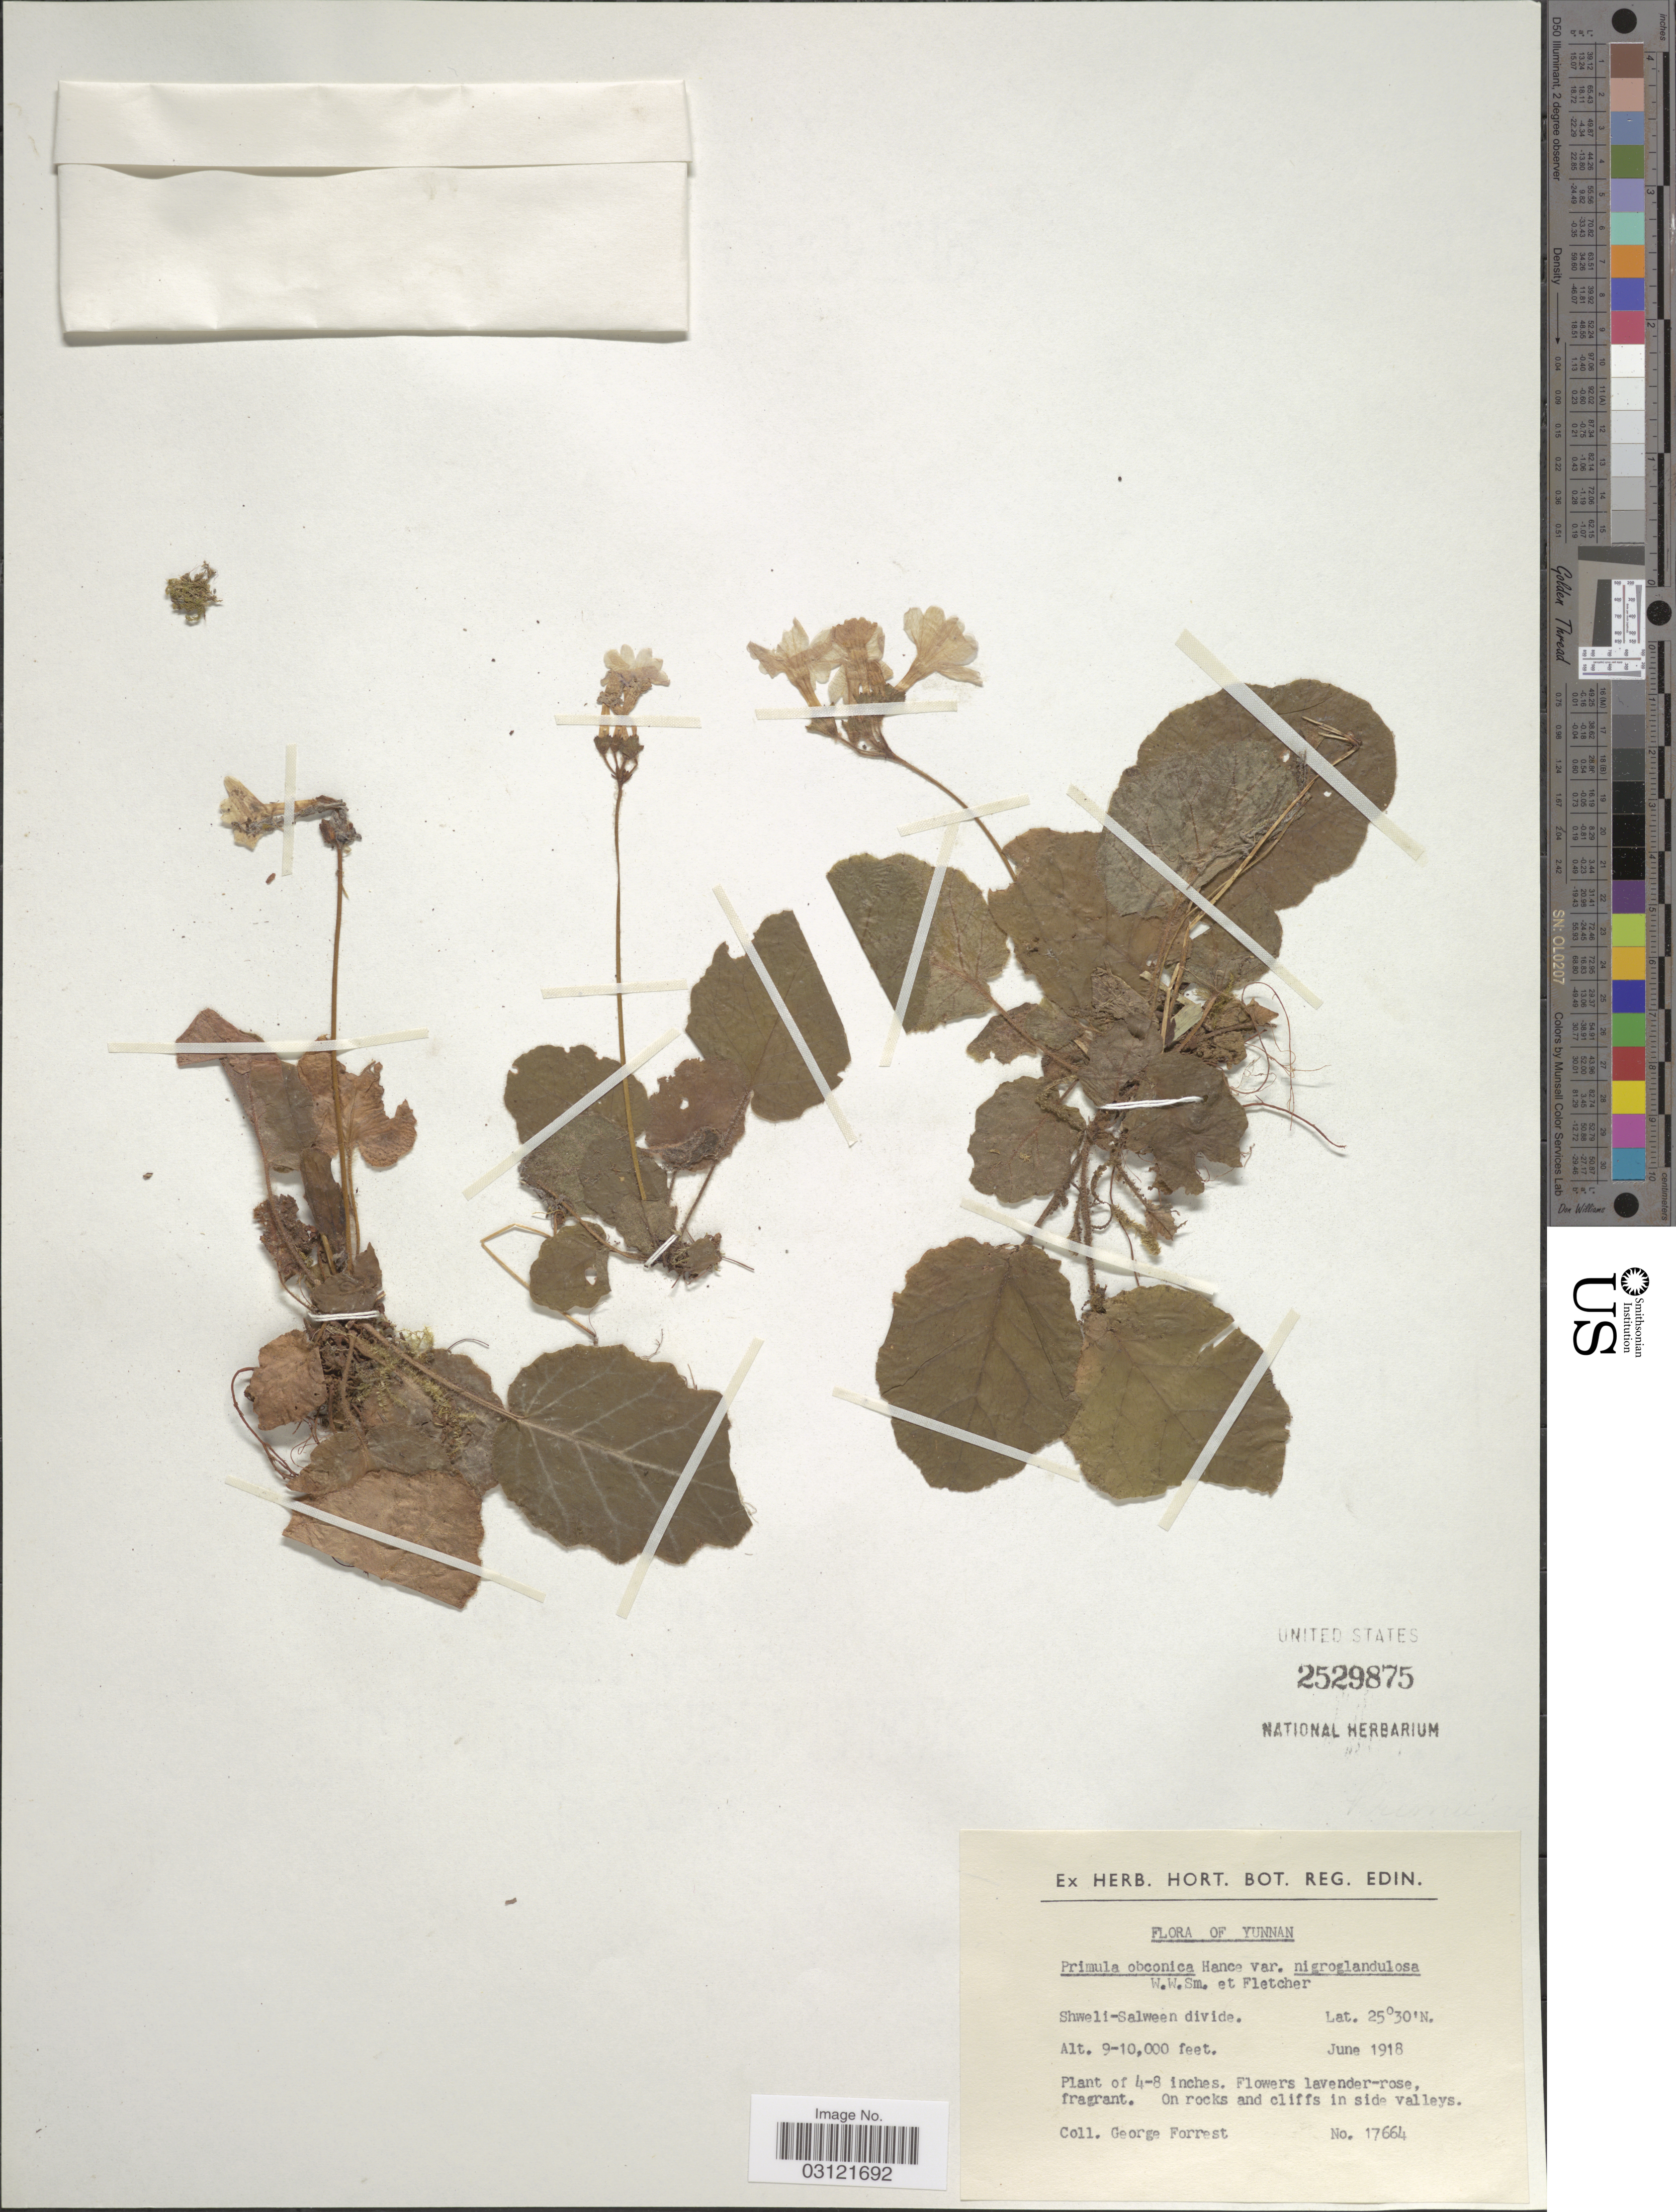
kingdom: Plantae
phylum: Tracheophyta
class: Magnoliopsida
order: Ericales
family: Primulaceae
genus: Primula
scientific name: Primula obconica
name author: Hance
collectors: G. Forrest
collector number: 17664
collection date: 1918-06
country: China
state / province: Yunnan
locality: Shweli-Salween divide.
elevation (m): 2743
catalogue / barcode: US 2529875